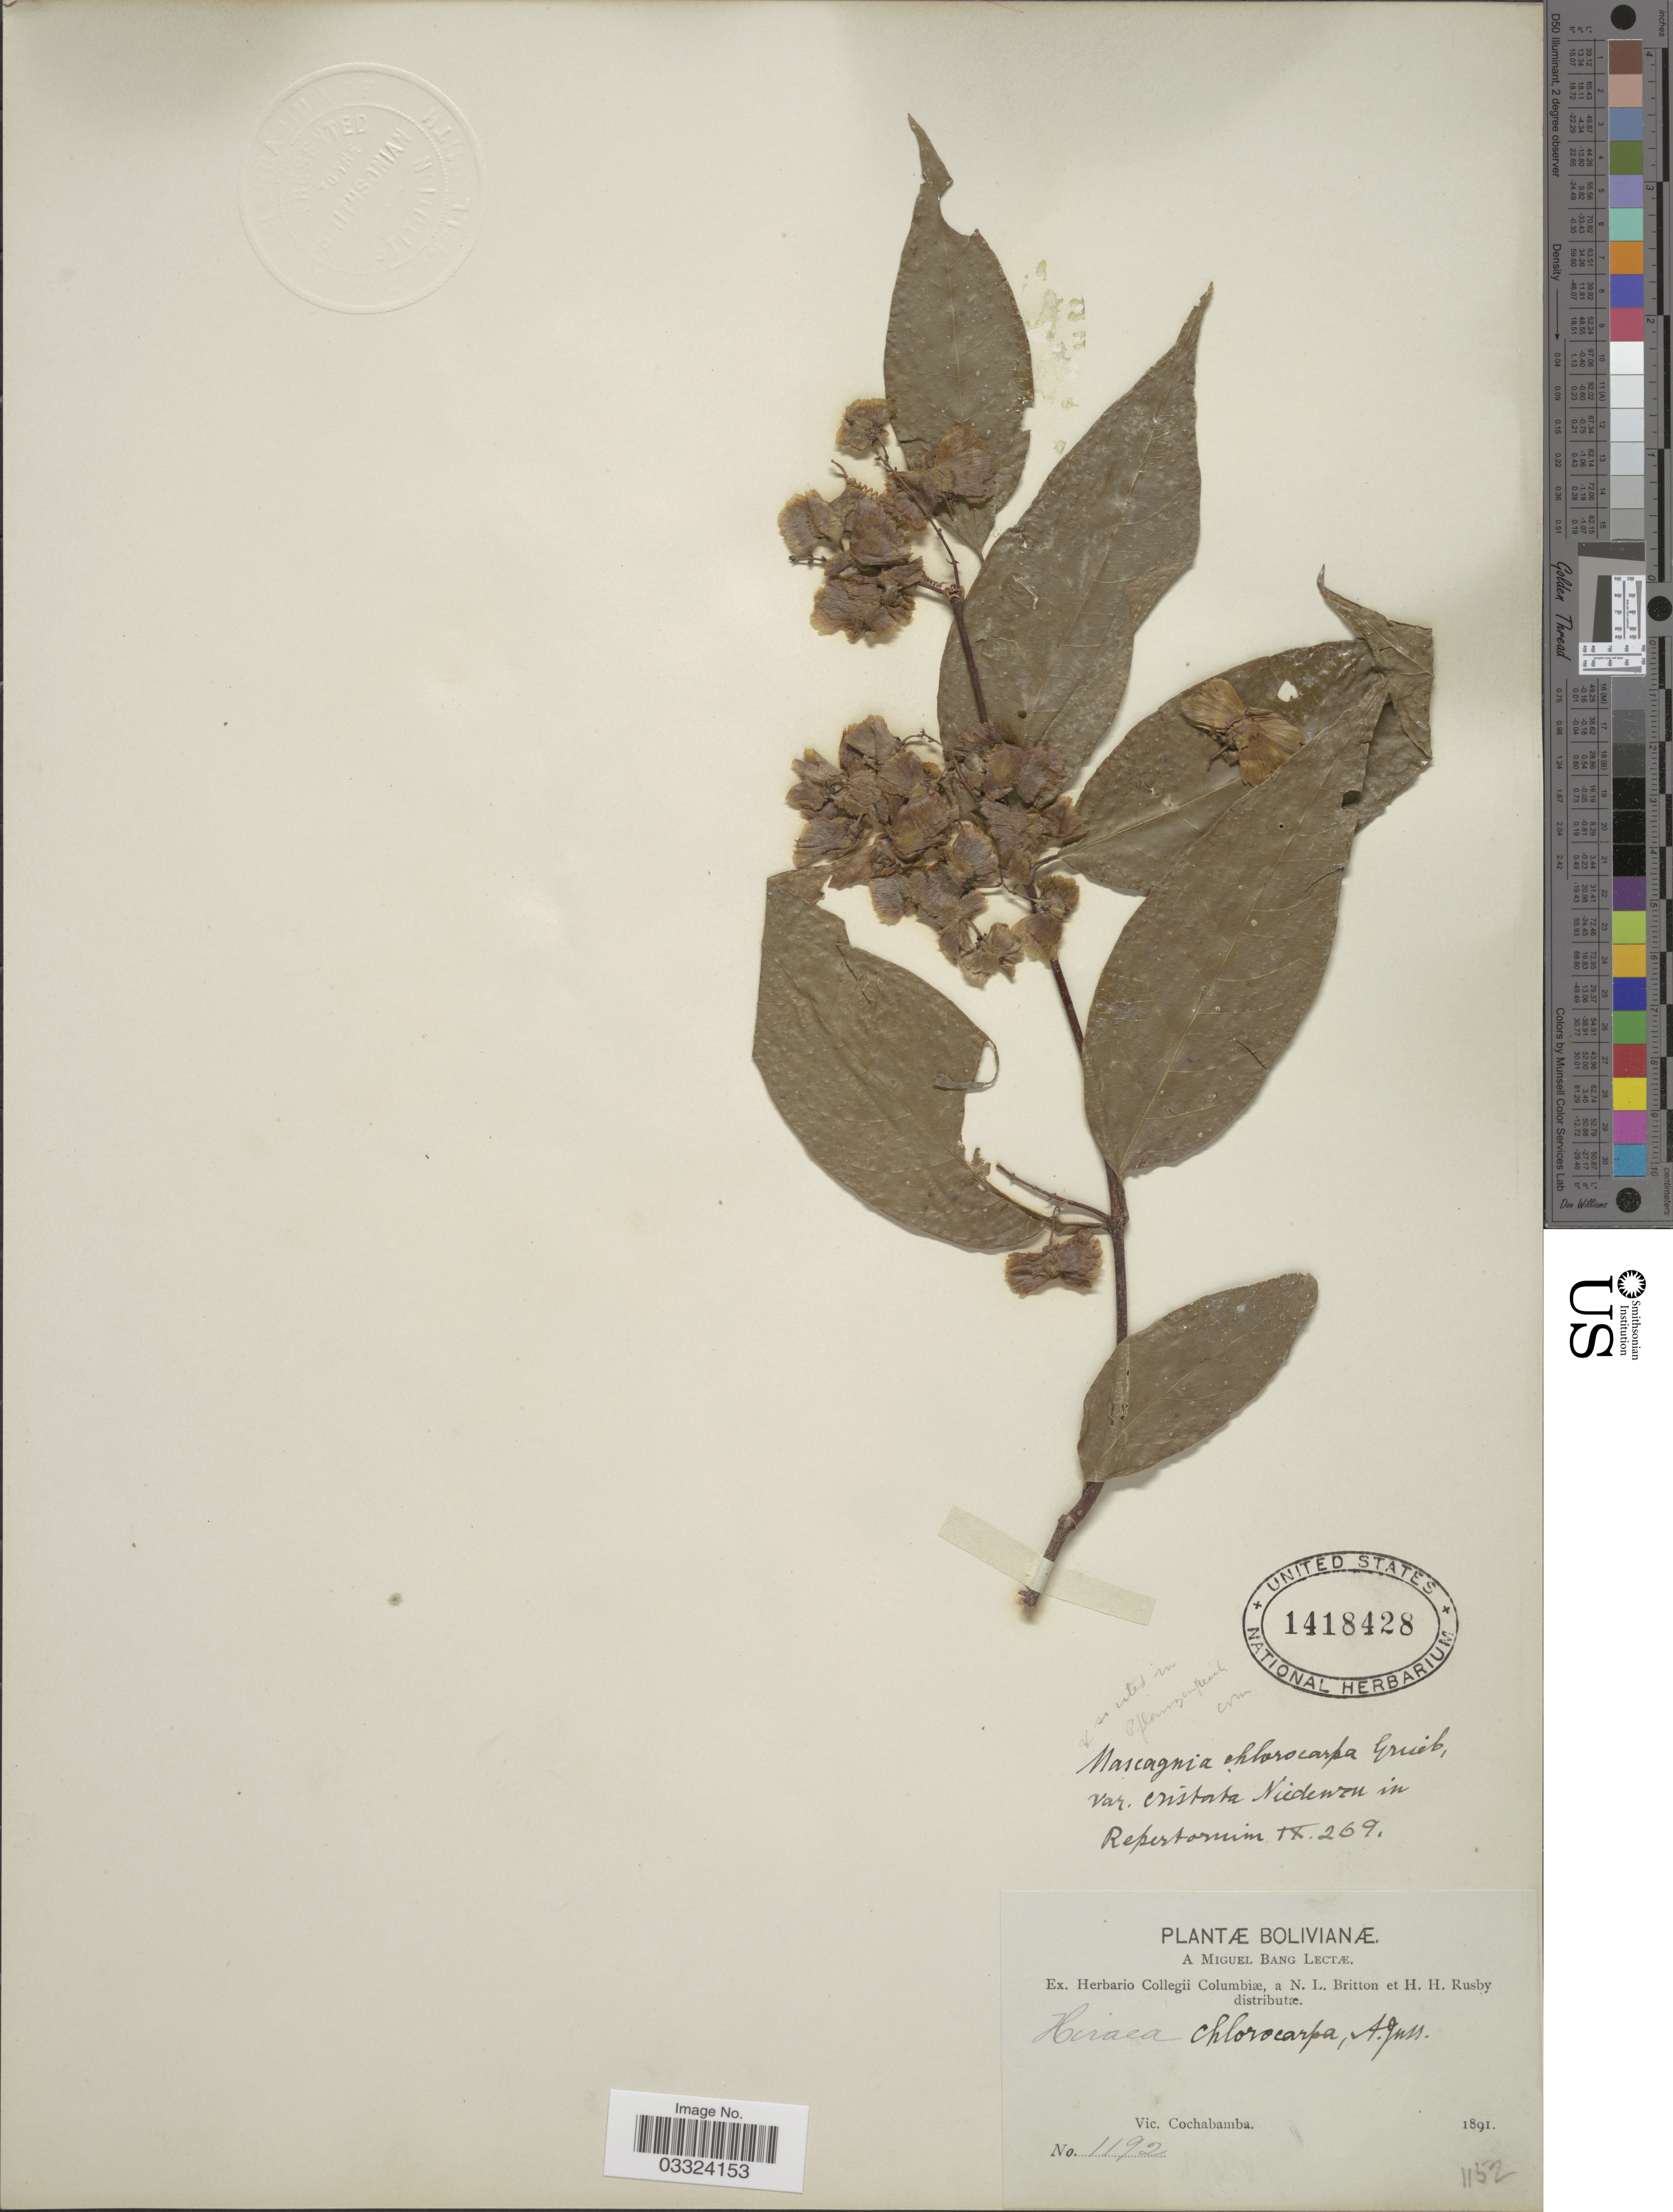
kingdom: Plantae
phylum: Tracheophyta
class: Magnoliopsida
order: Malpighiales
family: Malpighiaceae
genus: Carolus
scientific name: Carolus chlorocarpus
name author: (A. Juss.) W.R. Anderson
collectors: M. Bang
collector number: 1192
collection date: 1891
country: Bolivia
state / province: Cochabamba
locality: Vic. Cochabamba.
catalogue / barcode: US 1418428